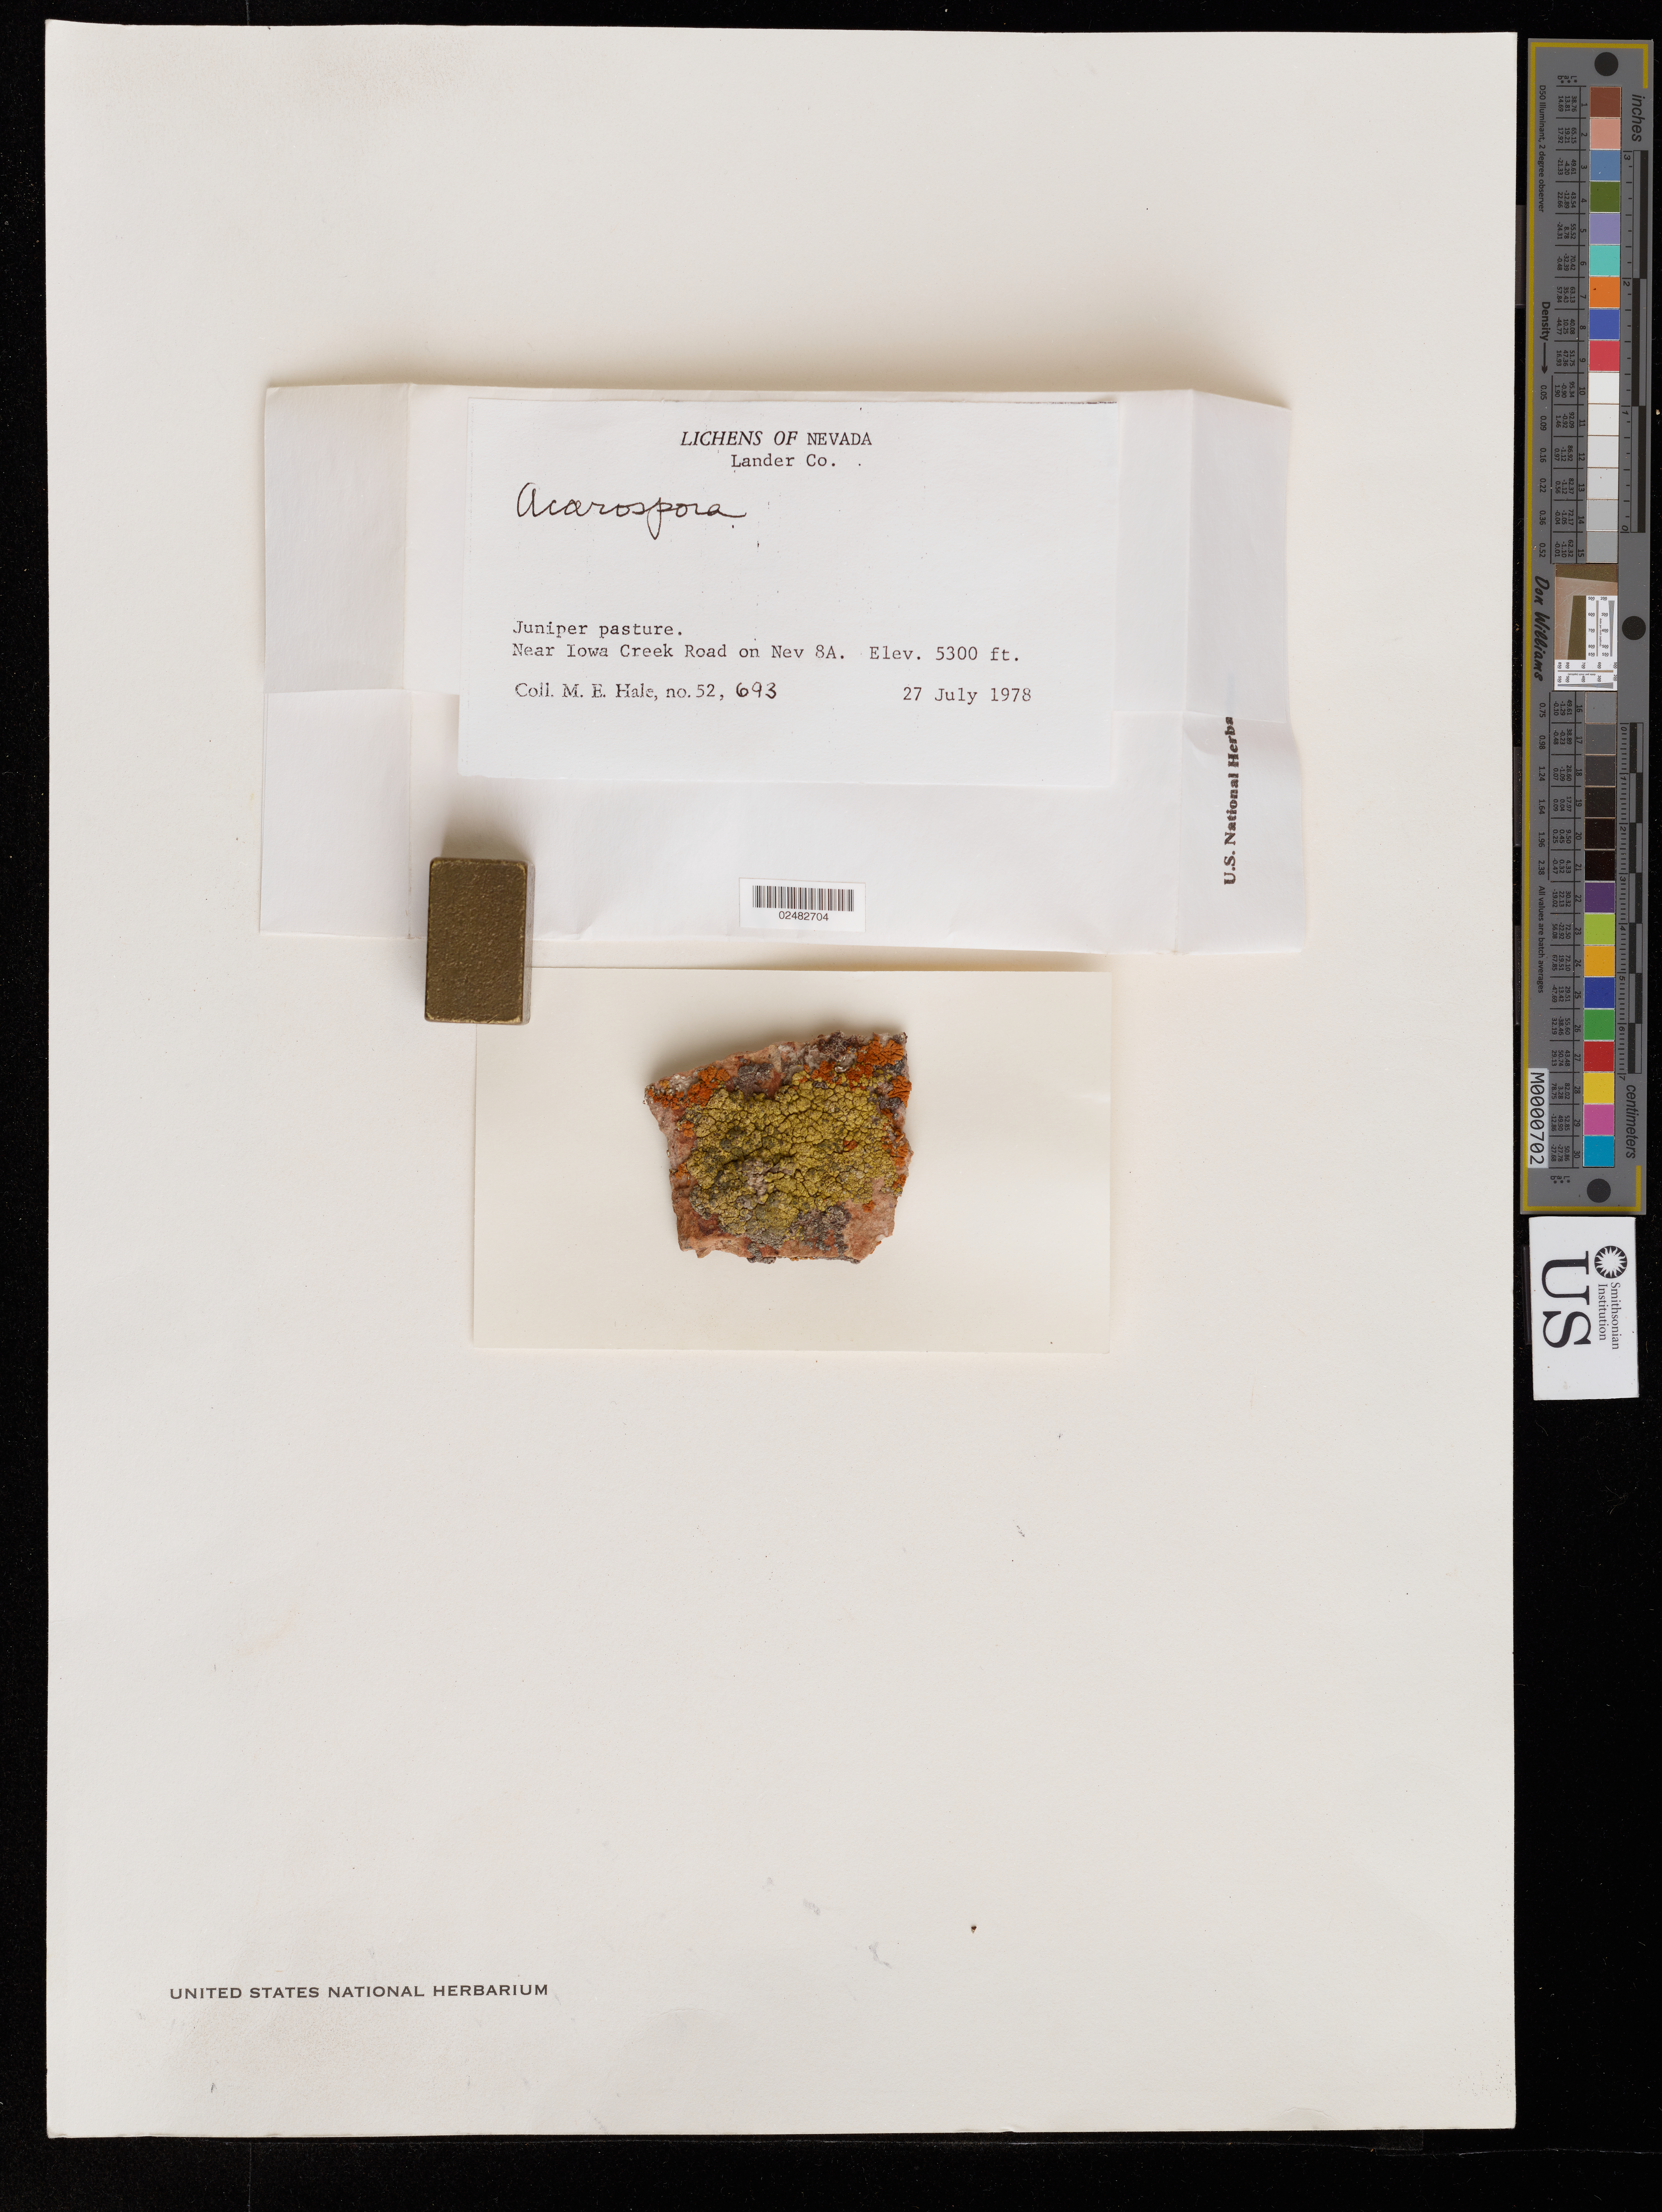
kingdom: Fungi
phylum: Ascomycota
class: Lecanoromycetes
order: Acarosporales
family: Acarosporaceae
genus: Acarospora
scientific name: Acarospora sp.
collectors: M. Hale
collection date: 1978-07-27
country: United States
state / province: Nevada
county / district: Lander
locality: Lander Co., near Iowa Creek Road on Nev 8A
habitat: Juniper pasture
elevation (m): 1615